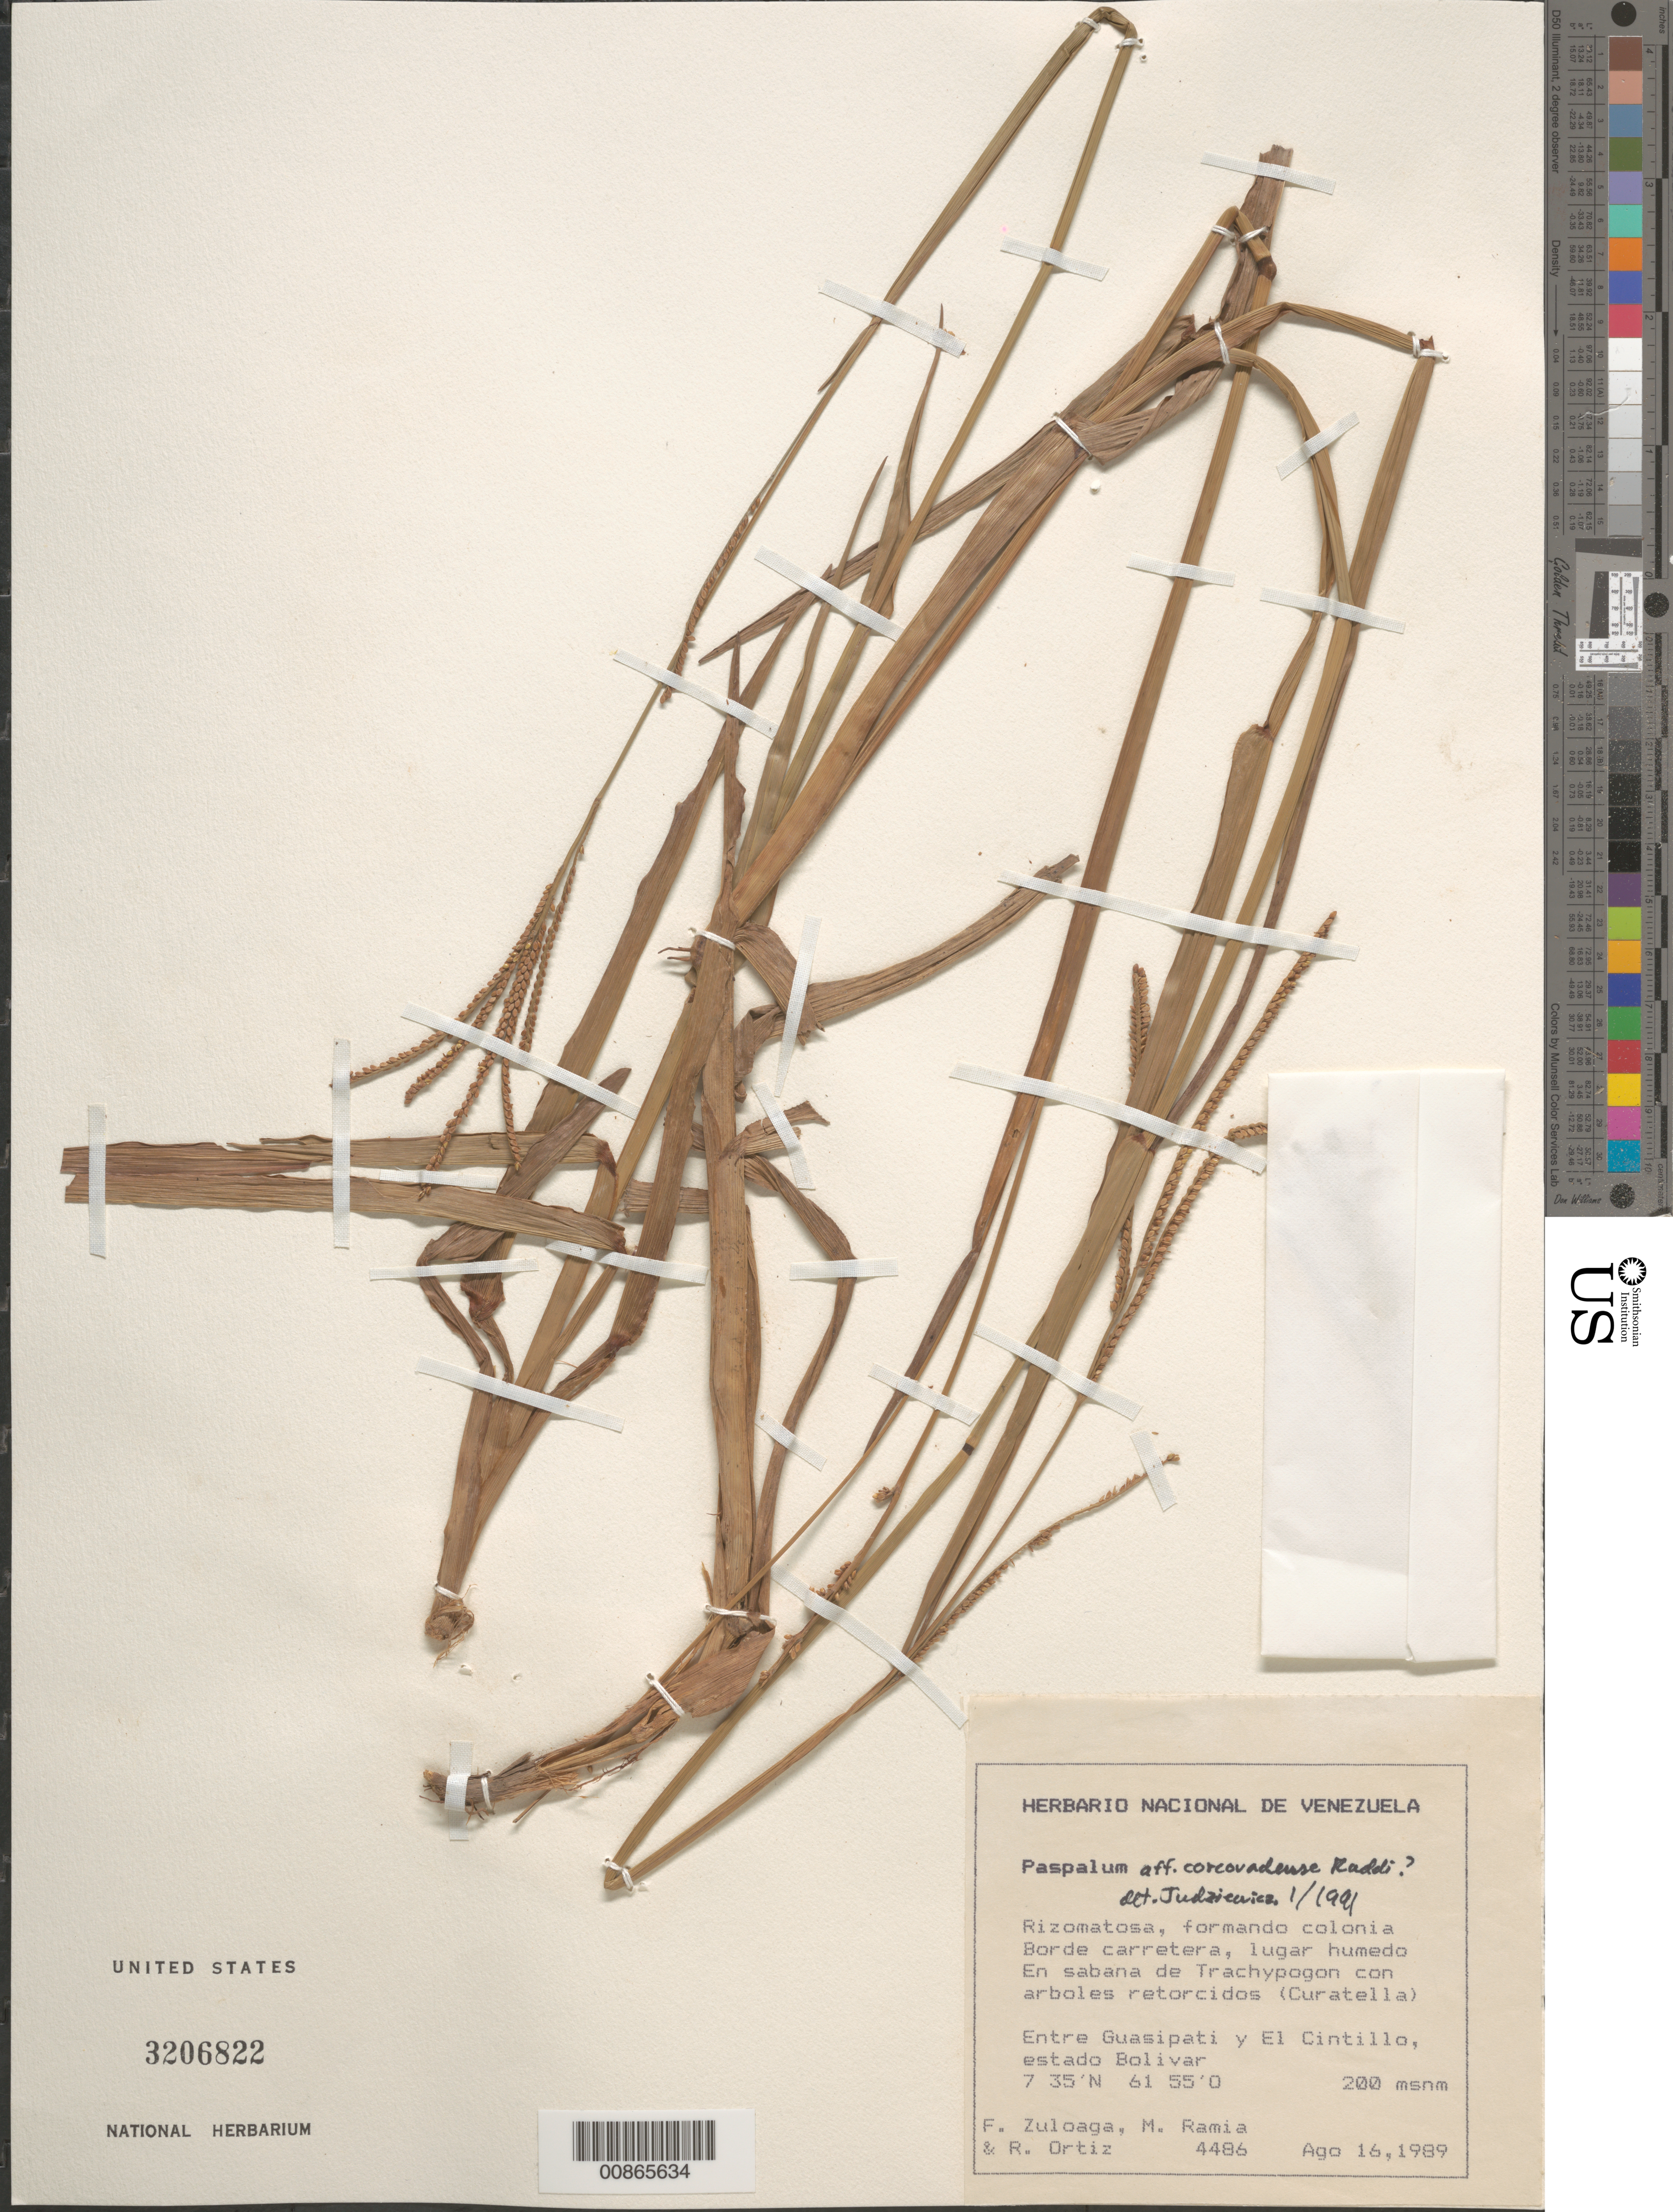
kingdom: Plantae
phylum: Tracheophyta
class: Liliopsida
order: Poales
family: Poaceae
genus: Paspalum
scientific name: Paspalum corcovadense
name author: Raddi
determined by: Judziewicz, E. J.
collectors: F. O. Zuloaga, M. Ramia & R. Ortíz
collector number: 4486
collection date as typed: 16-Aug-89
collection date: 1989-08-16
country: Venezuela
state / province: Bolívar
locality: Guasipati to El Cintillo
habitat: Borde carretera, lugar humedo; en sabana de Trachypogon con arboles retrocidos (Curatella)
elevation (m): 200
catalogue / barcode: US 3206822